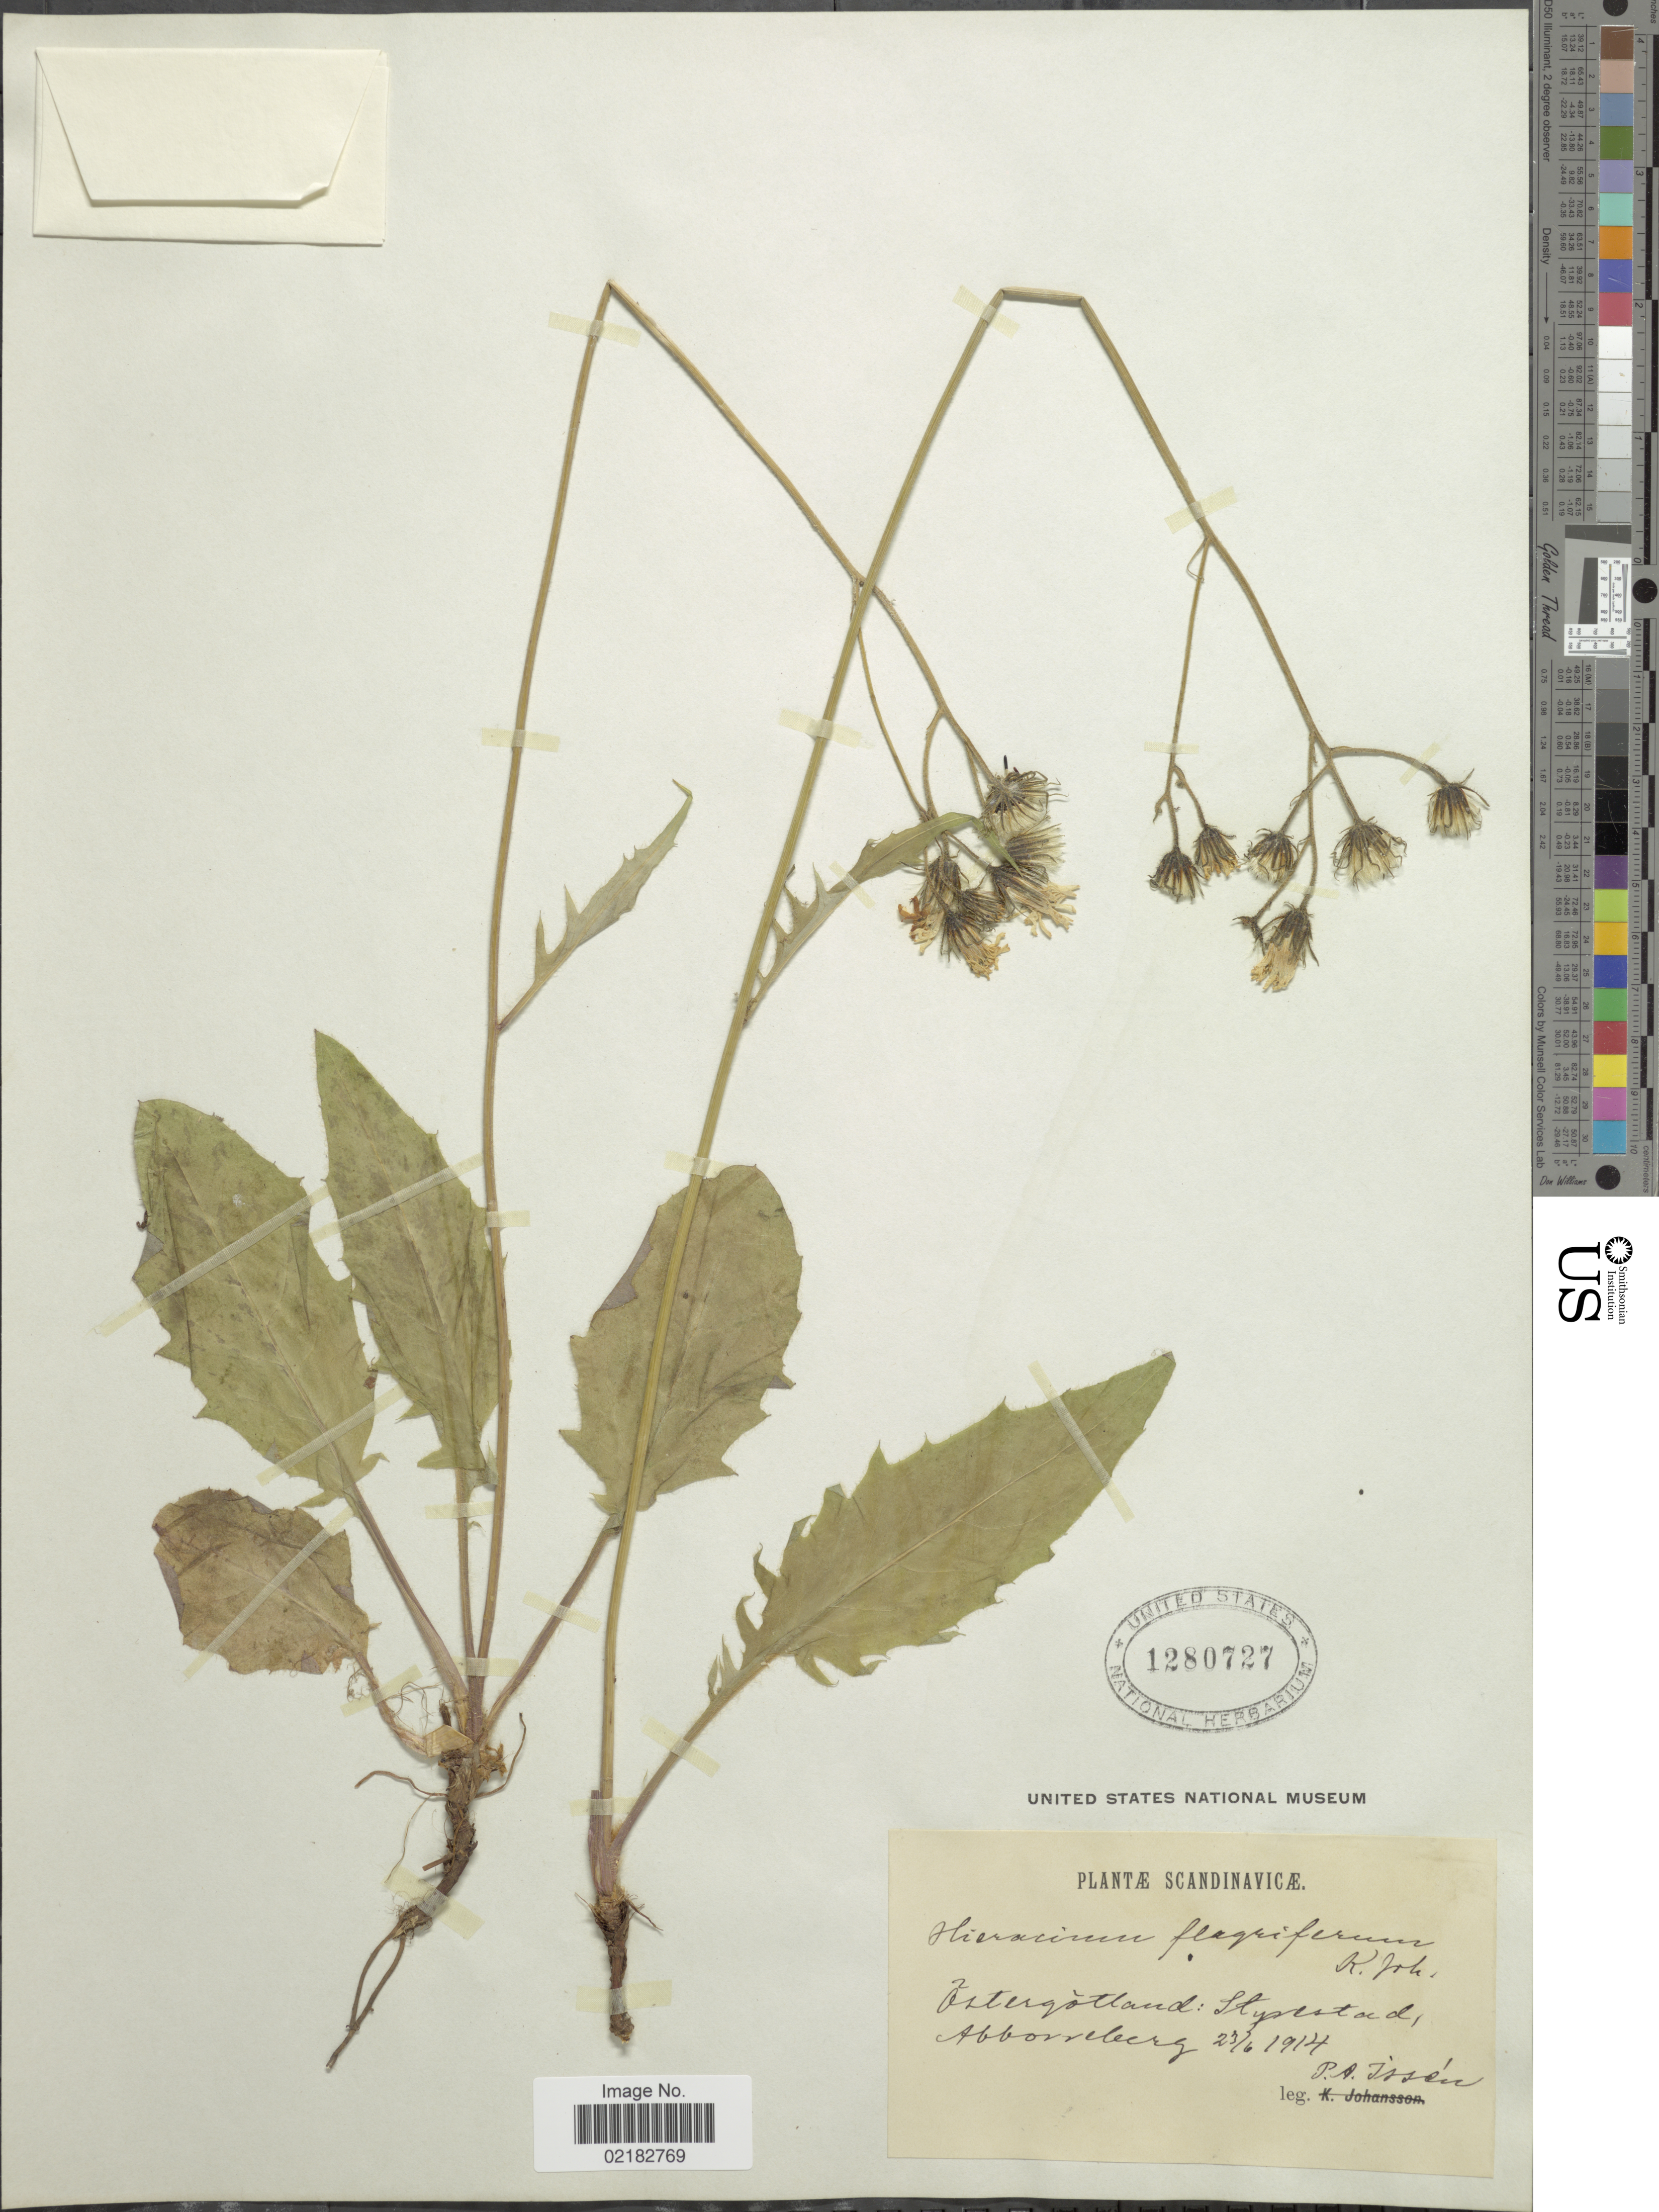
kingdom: Plantae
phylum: Tracheophyta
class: Magnoliopsida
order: Asterales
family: Asteraceae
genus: Hieracium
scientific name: Hieracium flagriferum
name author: Johanss.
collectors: P. Issen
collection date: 1914-06-23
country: Sweden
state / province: Östergötland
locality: Styrestad, Abborreberg.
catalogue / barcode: US 1280727